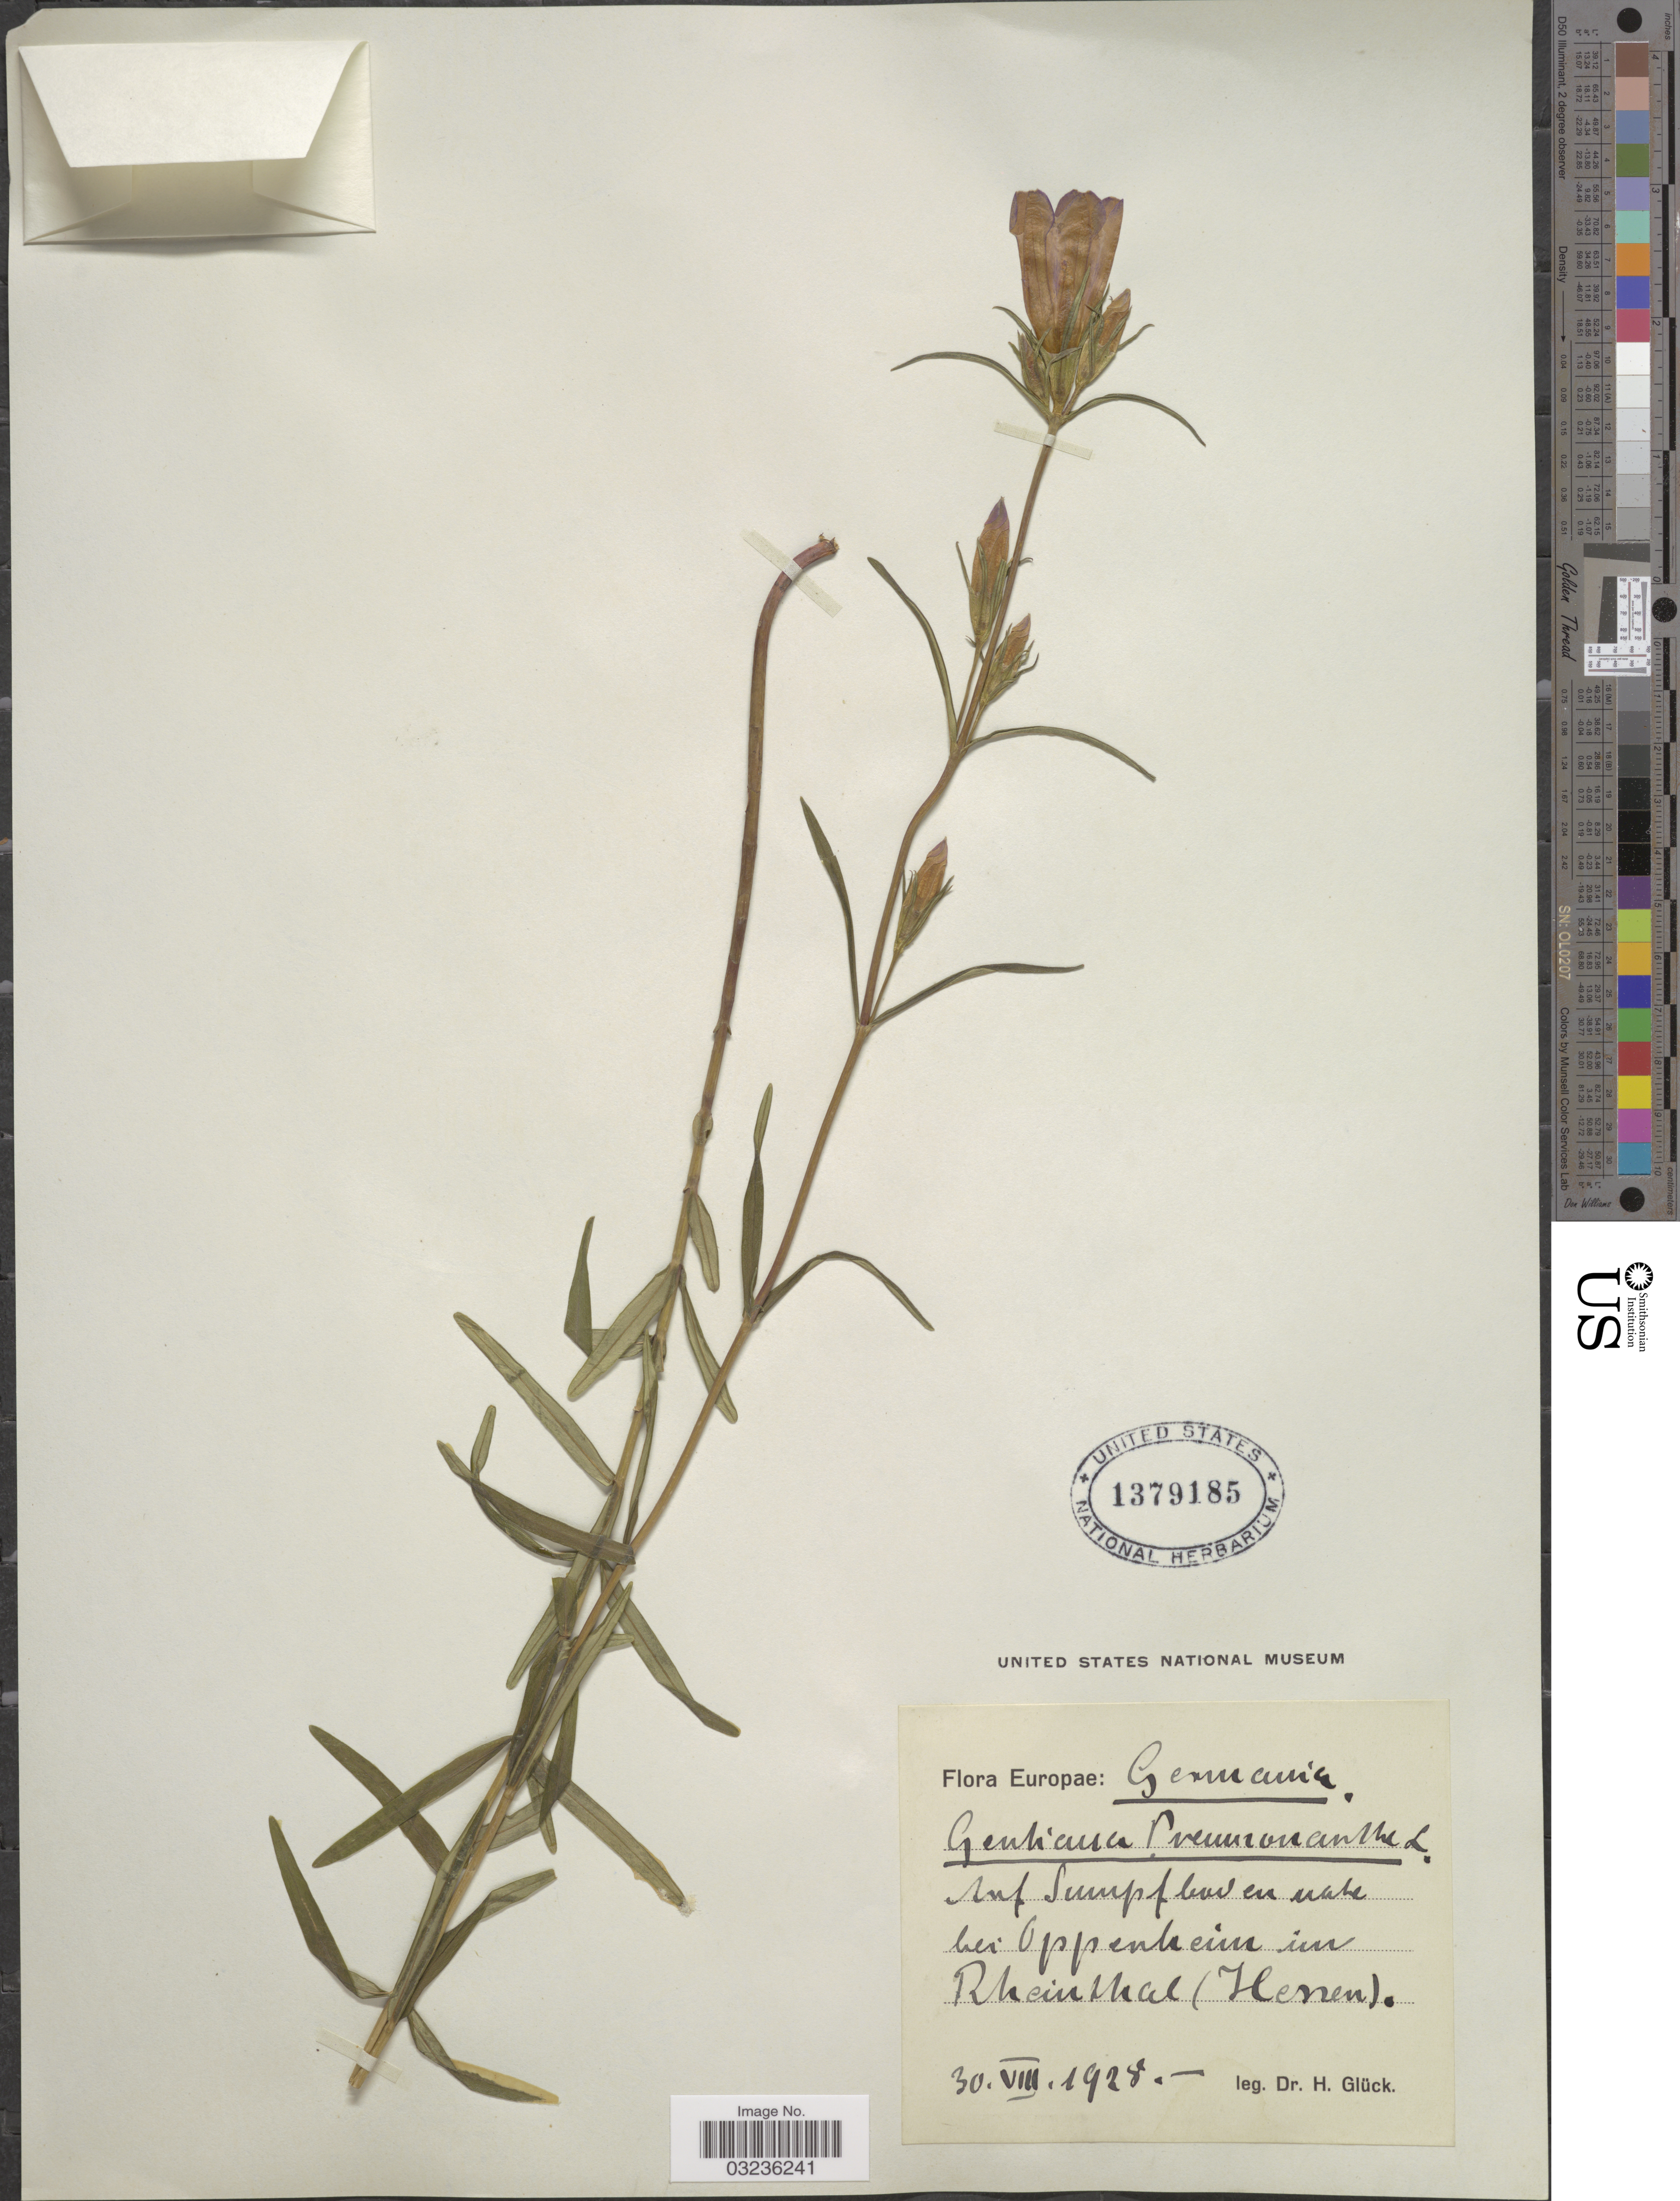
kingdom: Plantae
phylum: Tracheophyta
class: Magnoliopsida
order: Gentianales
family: Gentianaceae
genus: Gentiana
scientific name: Gentiana pneumonanthe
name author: L.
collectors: H. Glück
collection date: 1928-08-30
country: Germany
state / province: Rhineland-Palatinate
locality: Auf Sumpfbaden nahe bei Oppenheim im Rheinthal (Hessen).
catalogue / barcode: US 1379185